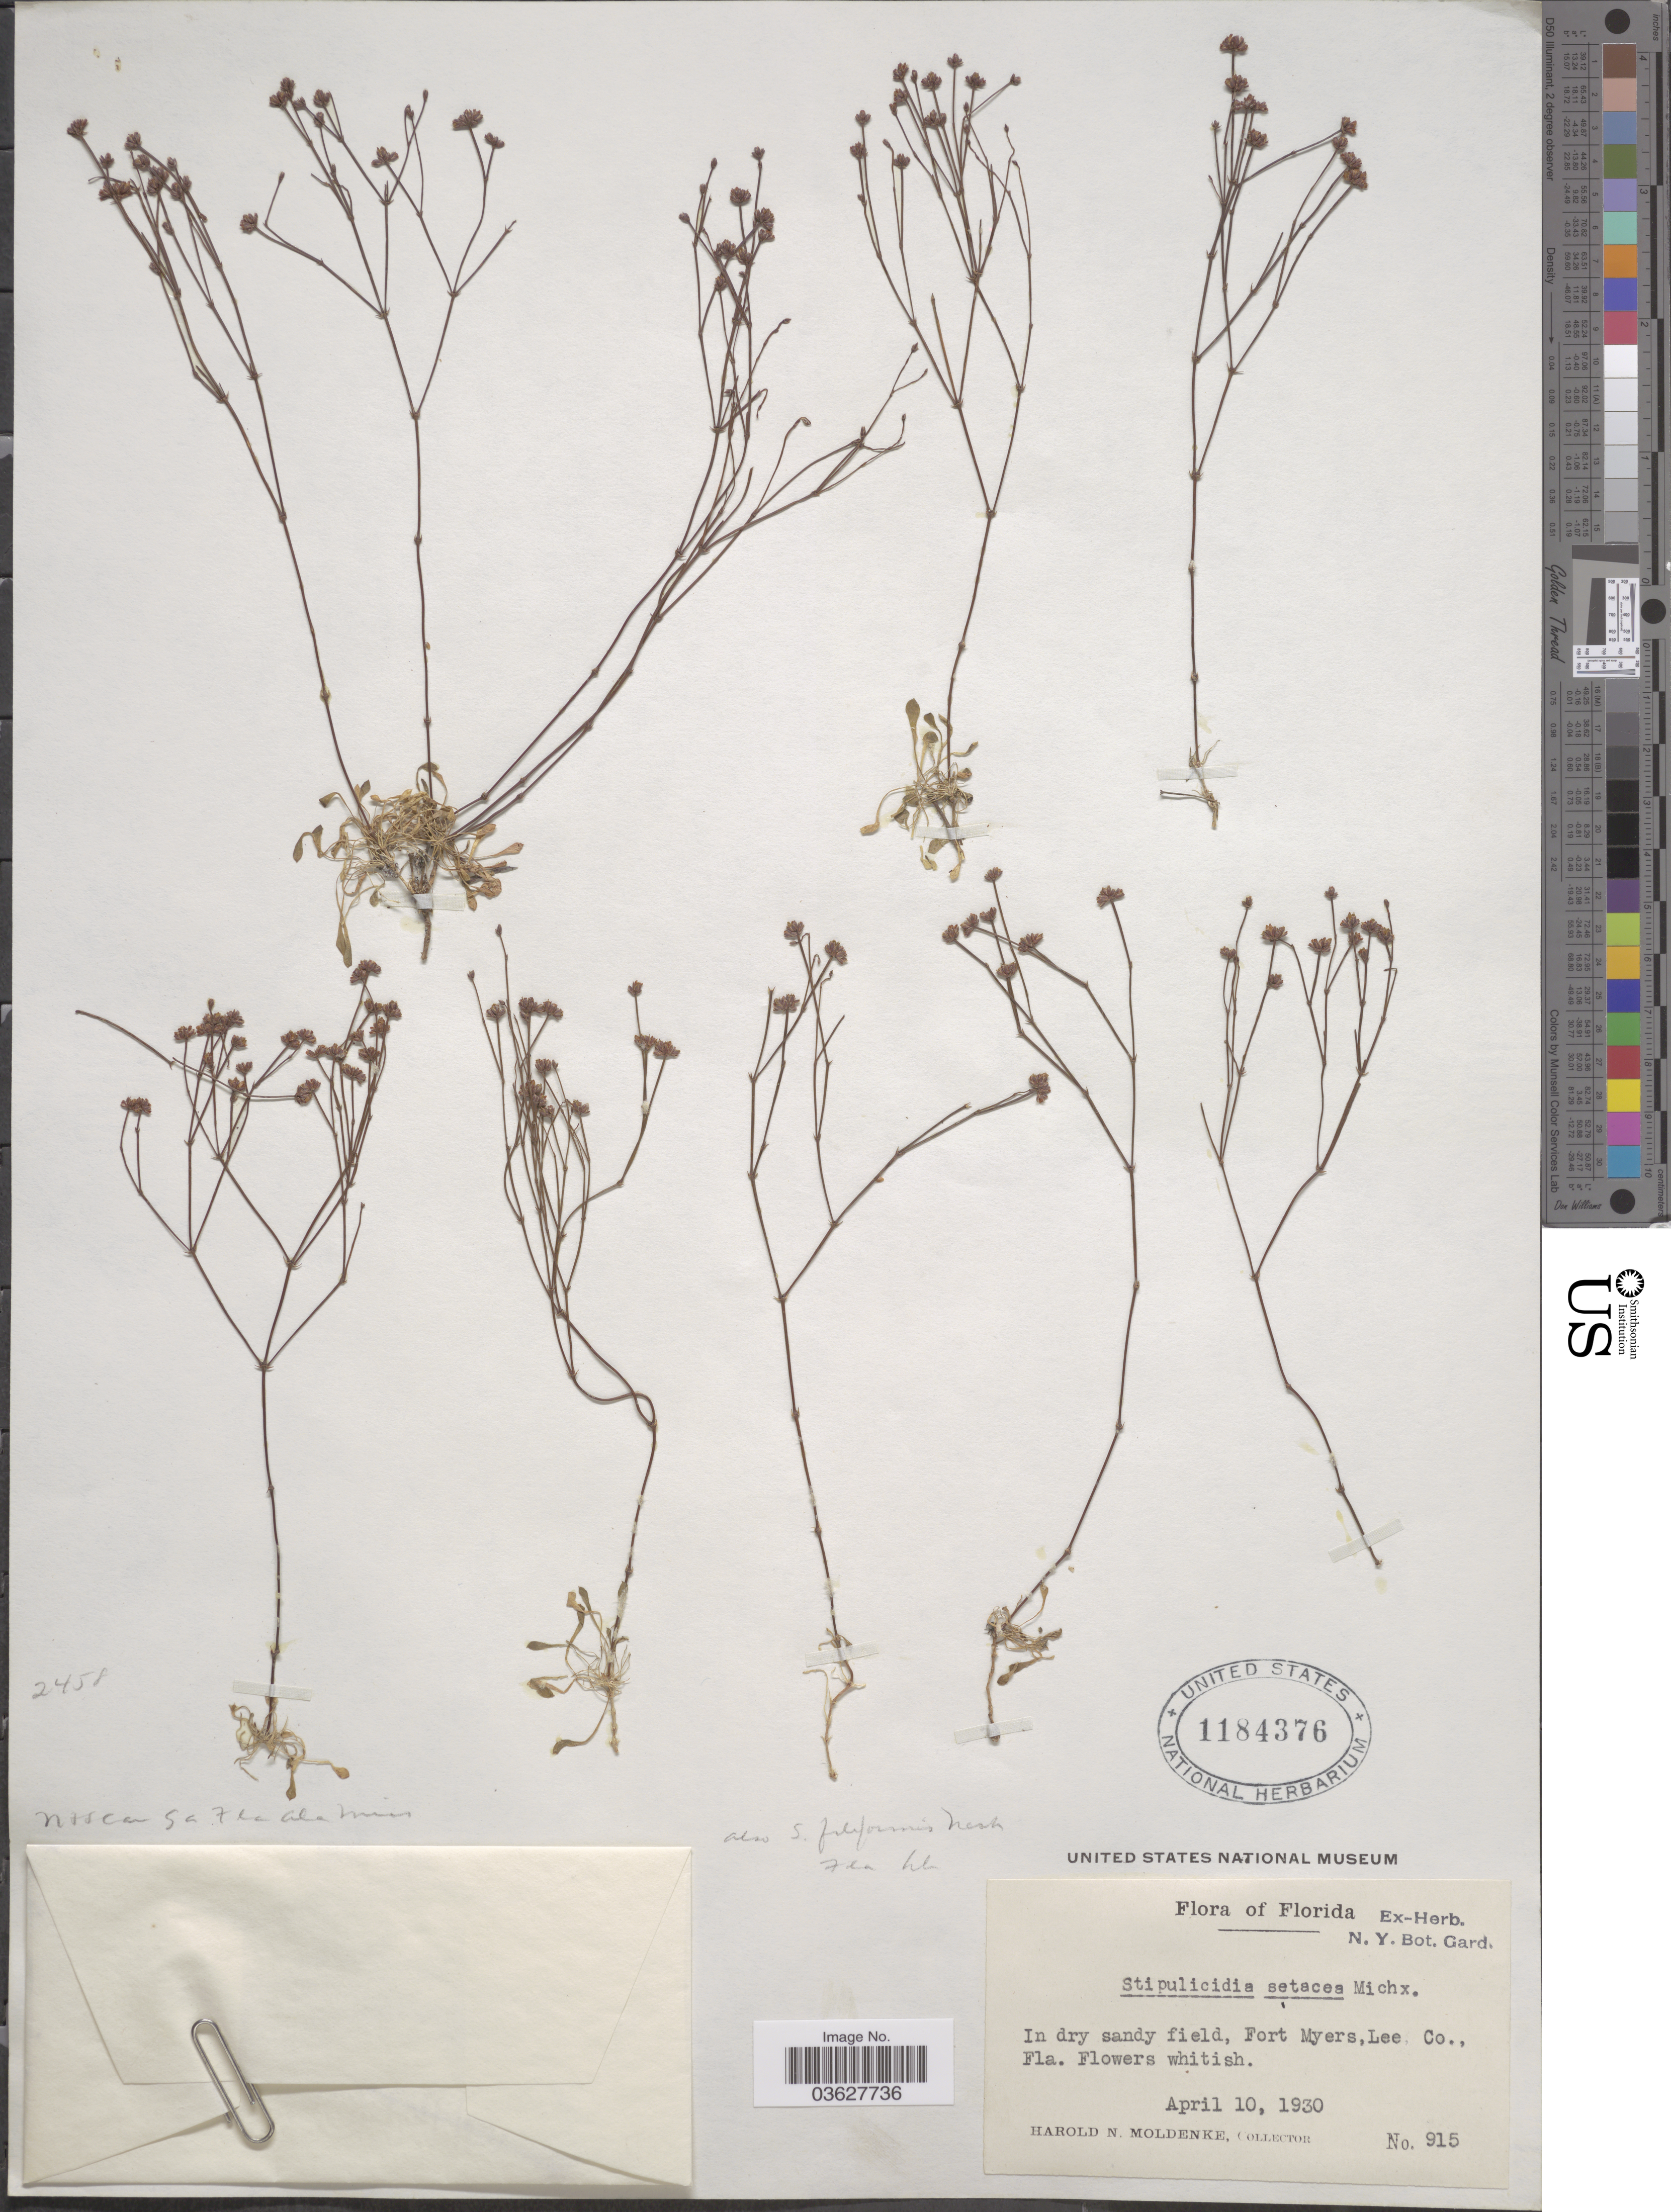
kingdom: Plantae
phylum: Tracheophyta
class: Magnoliopsida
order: Caryophyllales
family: Caryophyllaceae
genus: Stipulicida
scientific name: Stipulicida setacea var. setacea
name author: Michx.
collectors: H. N. Moldenke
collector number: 915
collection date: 1930-04-10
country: United States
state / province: Florida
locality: Fort Myers, Lee Co.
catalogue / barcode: US 1184376